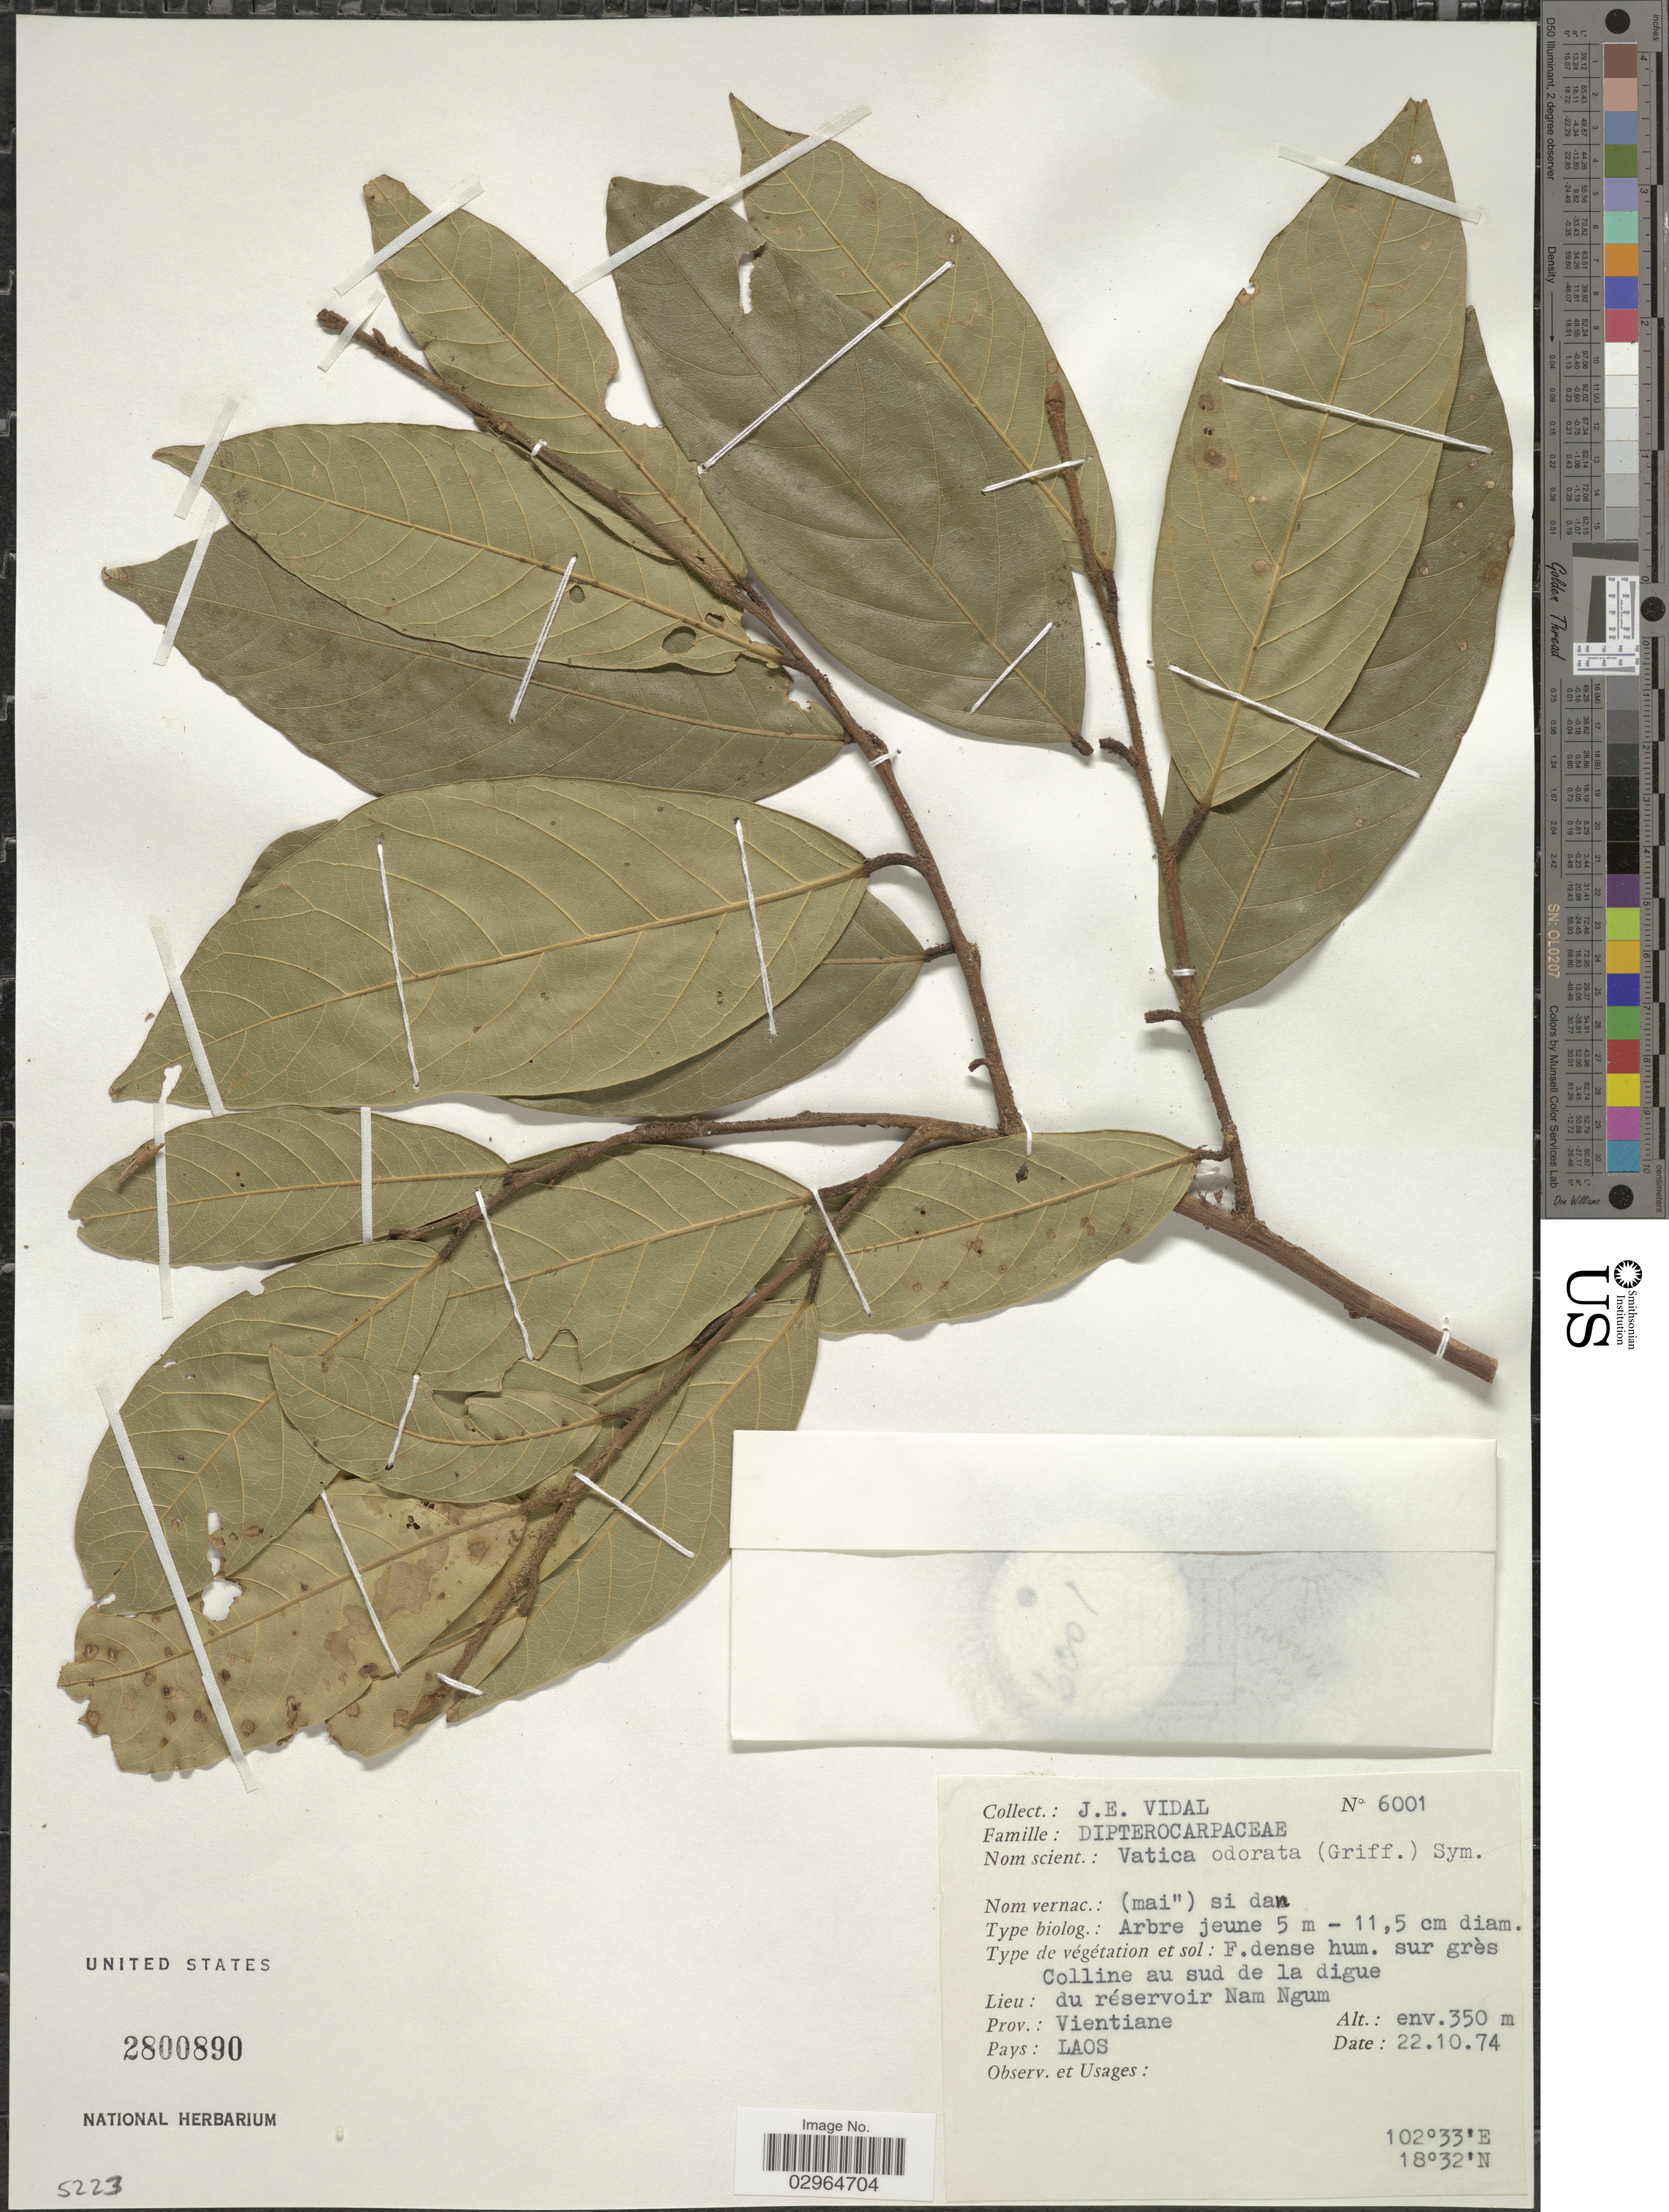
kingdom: Plantae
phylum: Tracheophyta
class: Magnoliopsida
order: Malvales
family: Dipterocarpaceae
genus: Vatica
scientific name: Vatica odorata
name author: (Griff.) Symington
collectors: J. E. Vidal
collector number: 6001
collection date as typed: Transcribed d/m/y: 22/10/74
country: Laos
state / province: Viangchan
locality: Du réservoir Nam Ngum. Prov.: Vientiane.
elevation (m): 350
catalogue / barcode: US 2800890